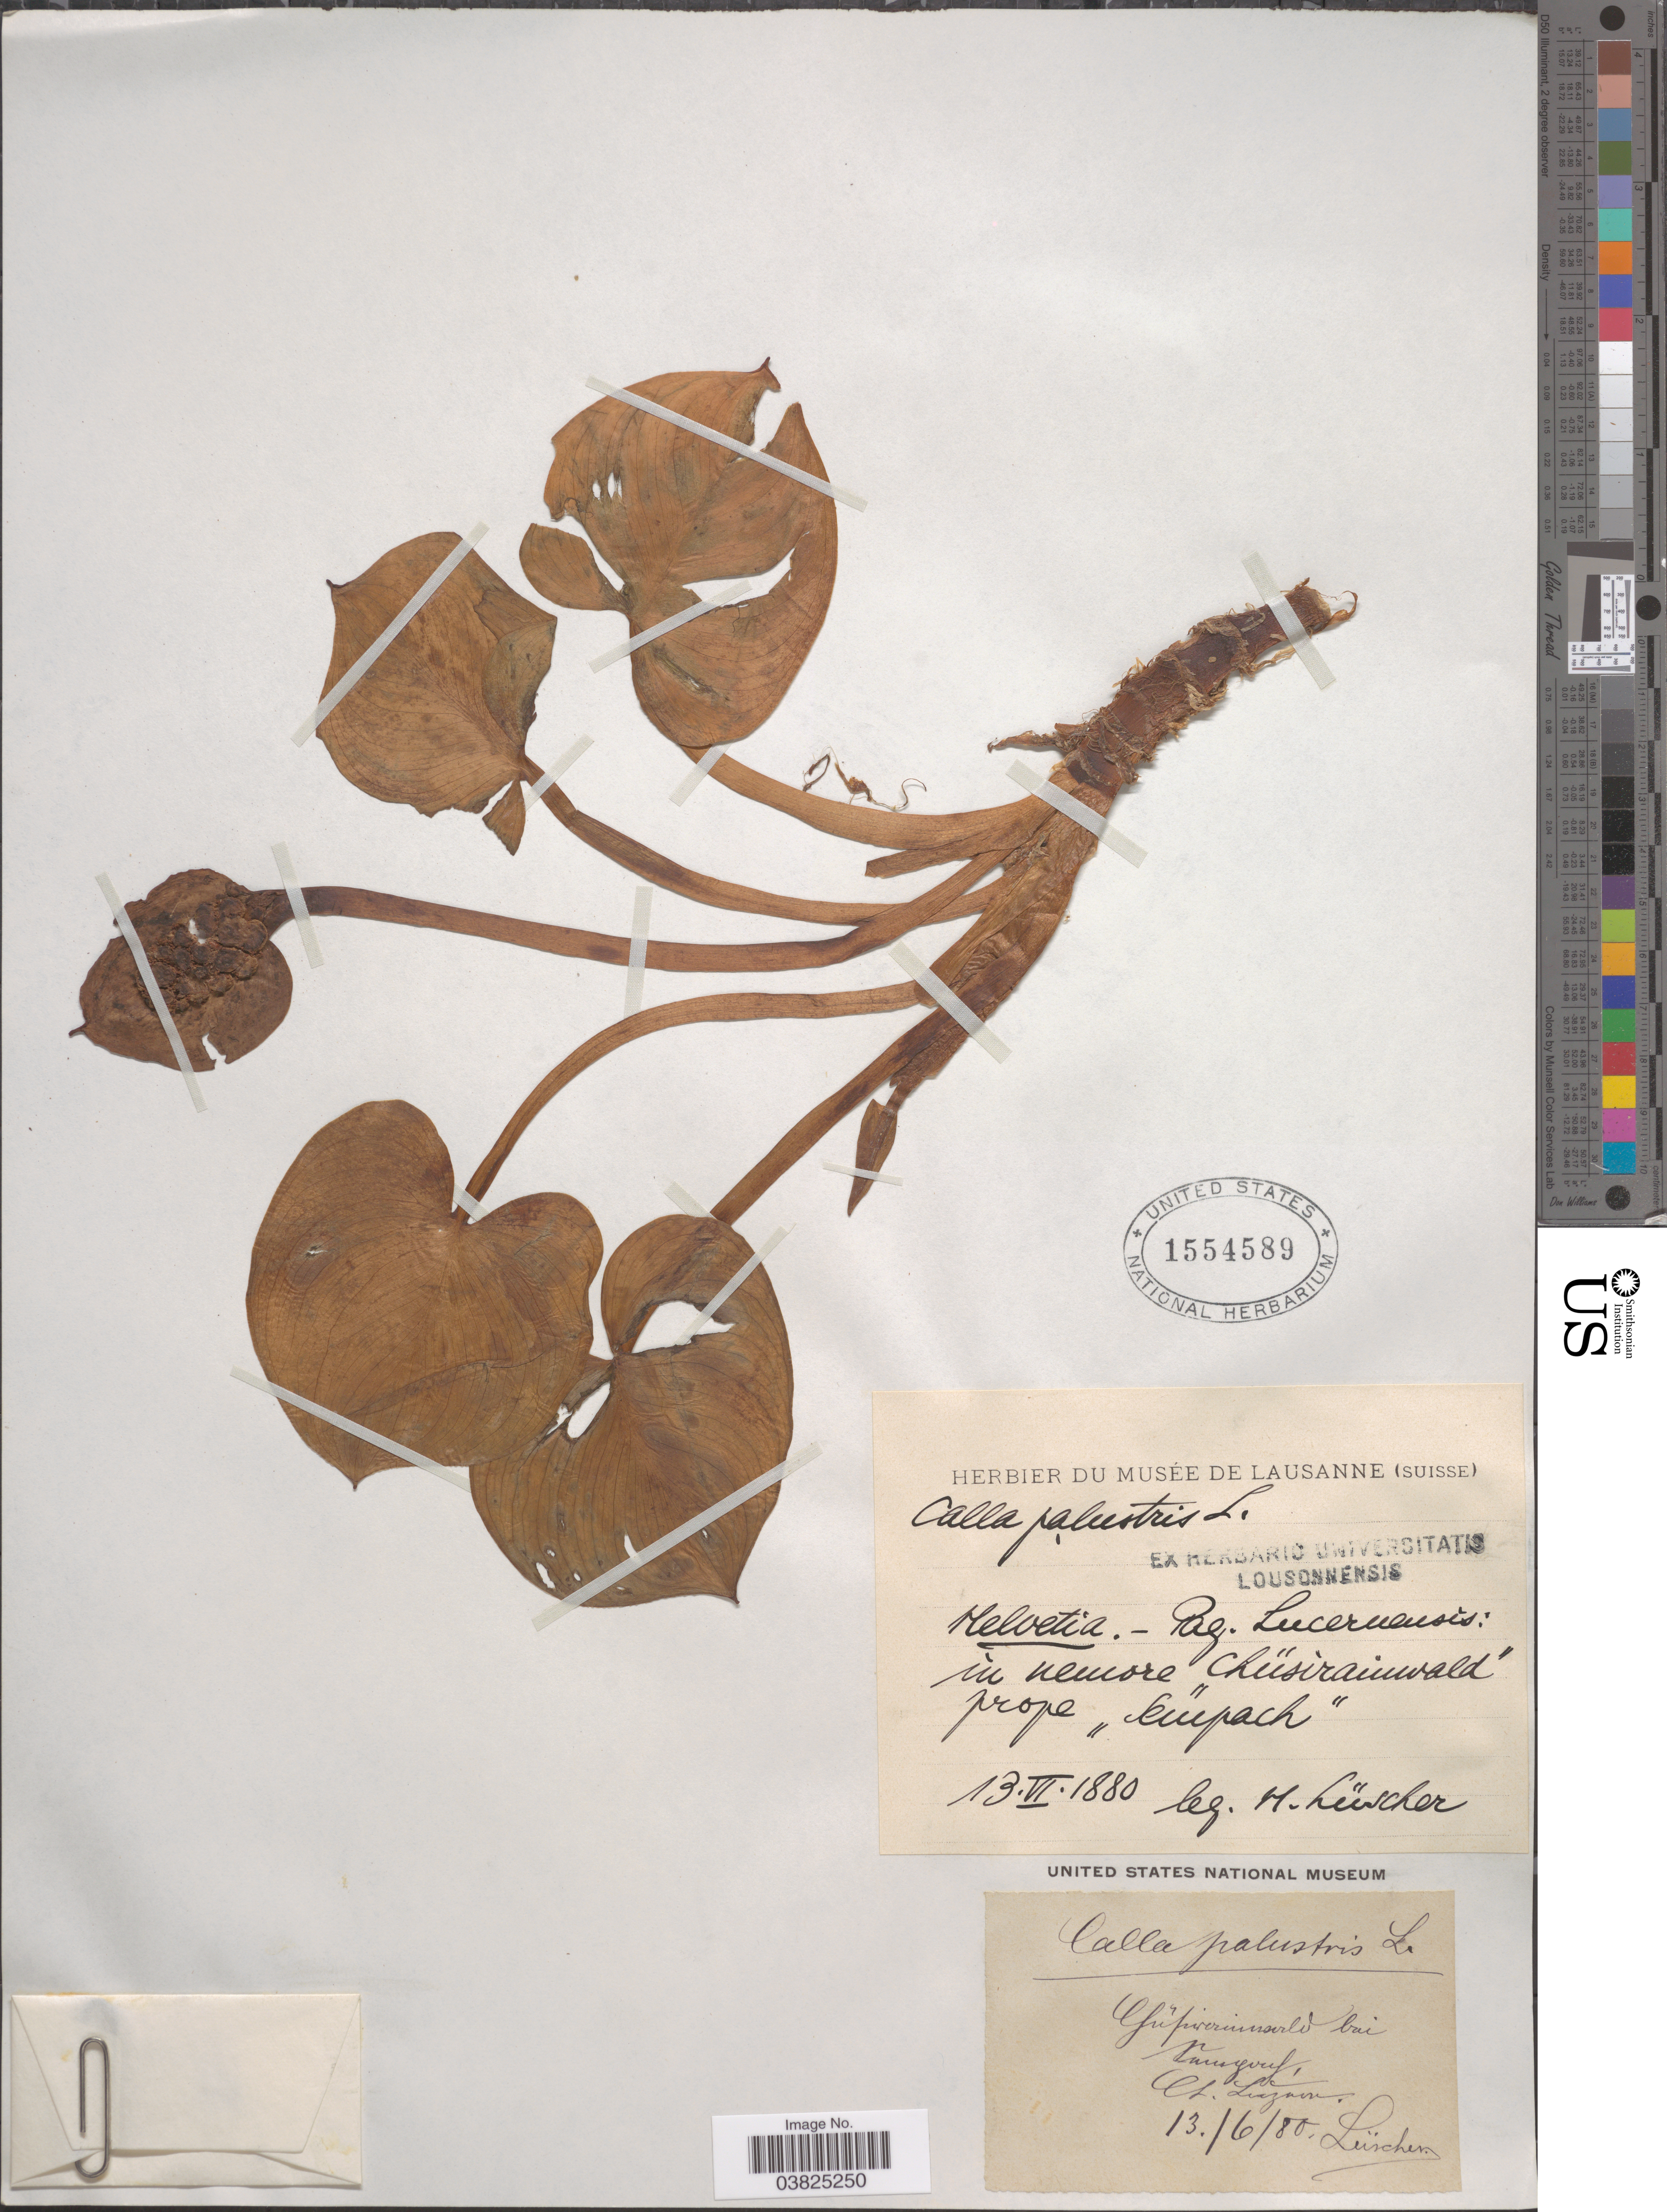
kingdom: Plantae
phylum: Tracheophyta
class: Liliopsida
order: Alismatales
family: Araceae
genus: Calla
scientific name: Calla palustris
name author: L.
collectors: H. Lüscher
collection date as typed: Transcribed d/m/y: 13/6/80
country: Switzerland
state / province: Lucerne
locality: Helvetia. - Pag. Lucernensis in nemore Chüsiramwald prope ,,Sempach'. [illegible text].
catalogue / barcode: US 1554589